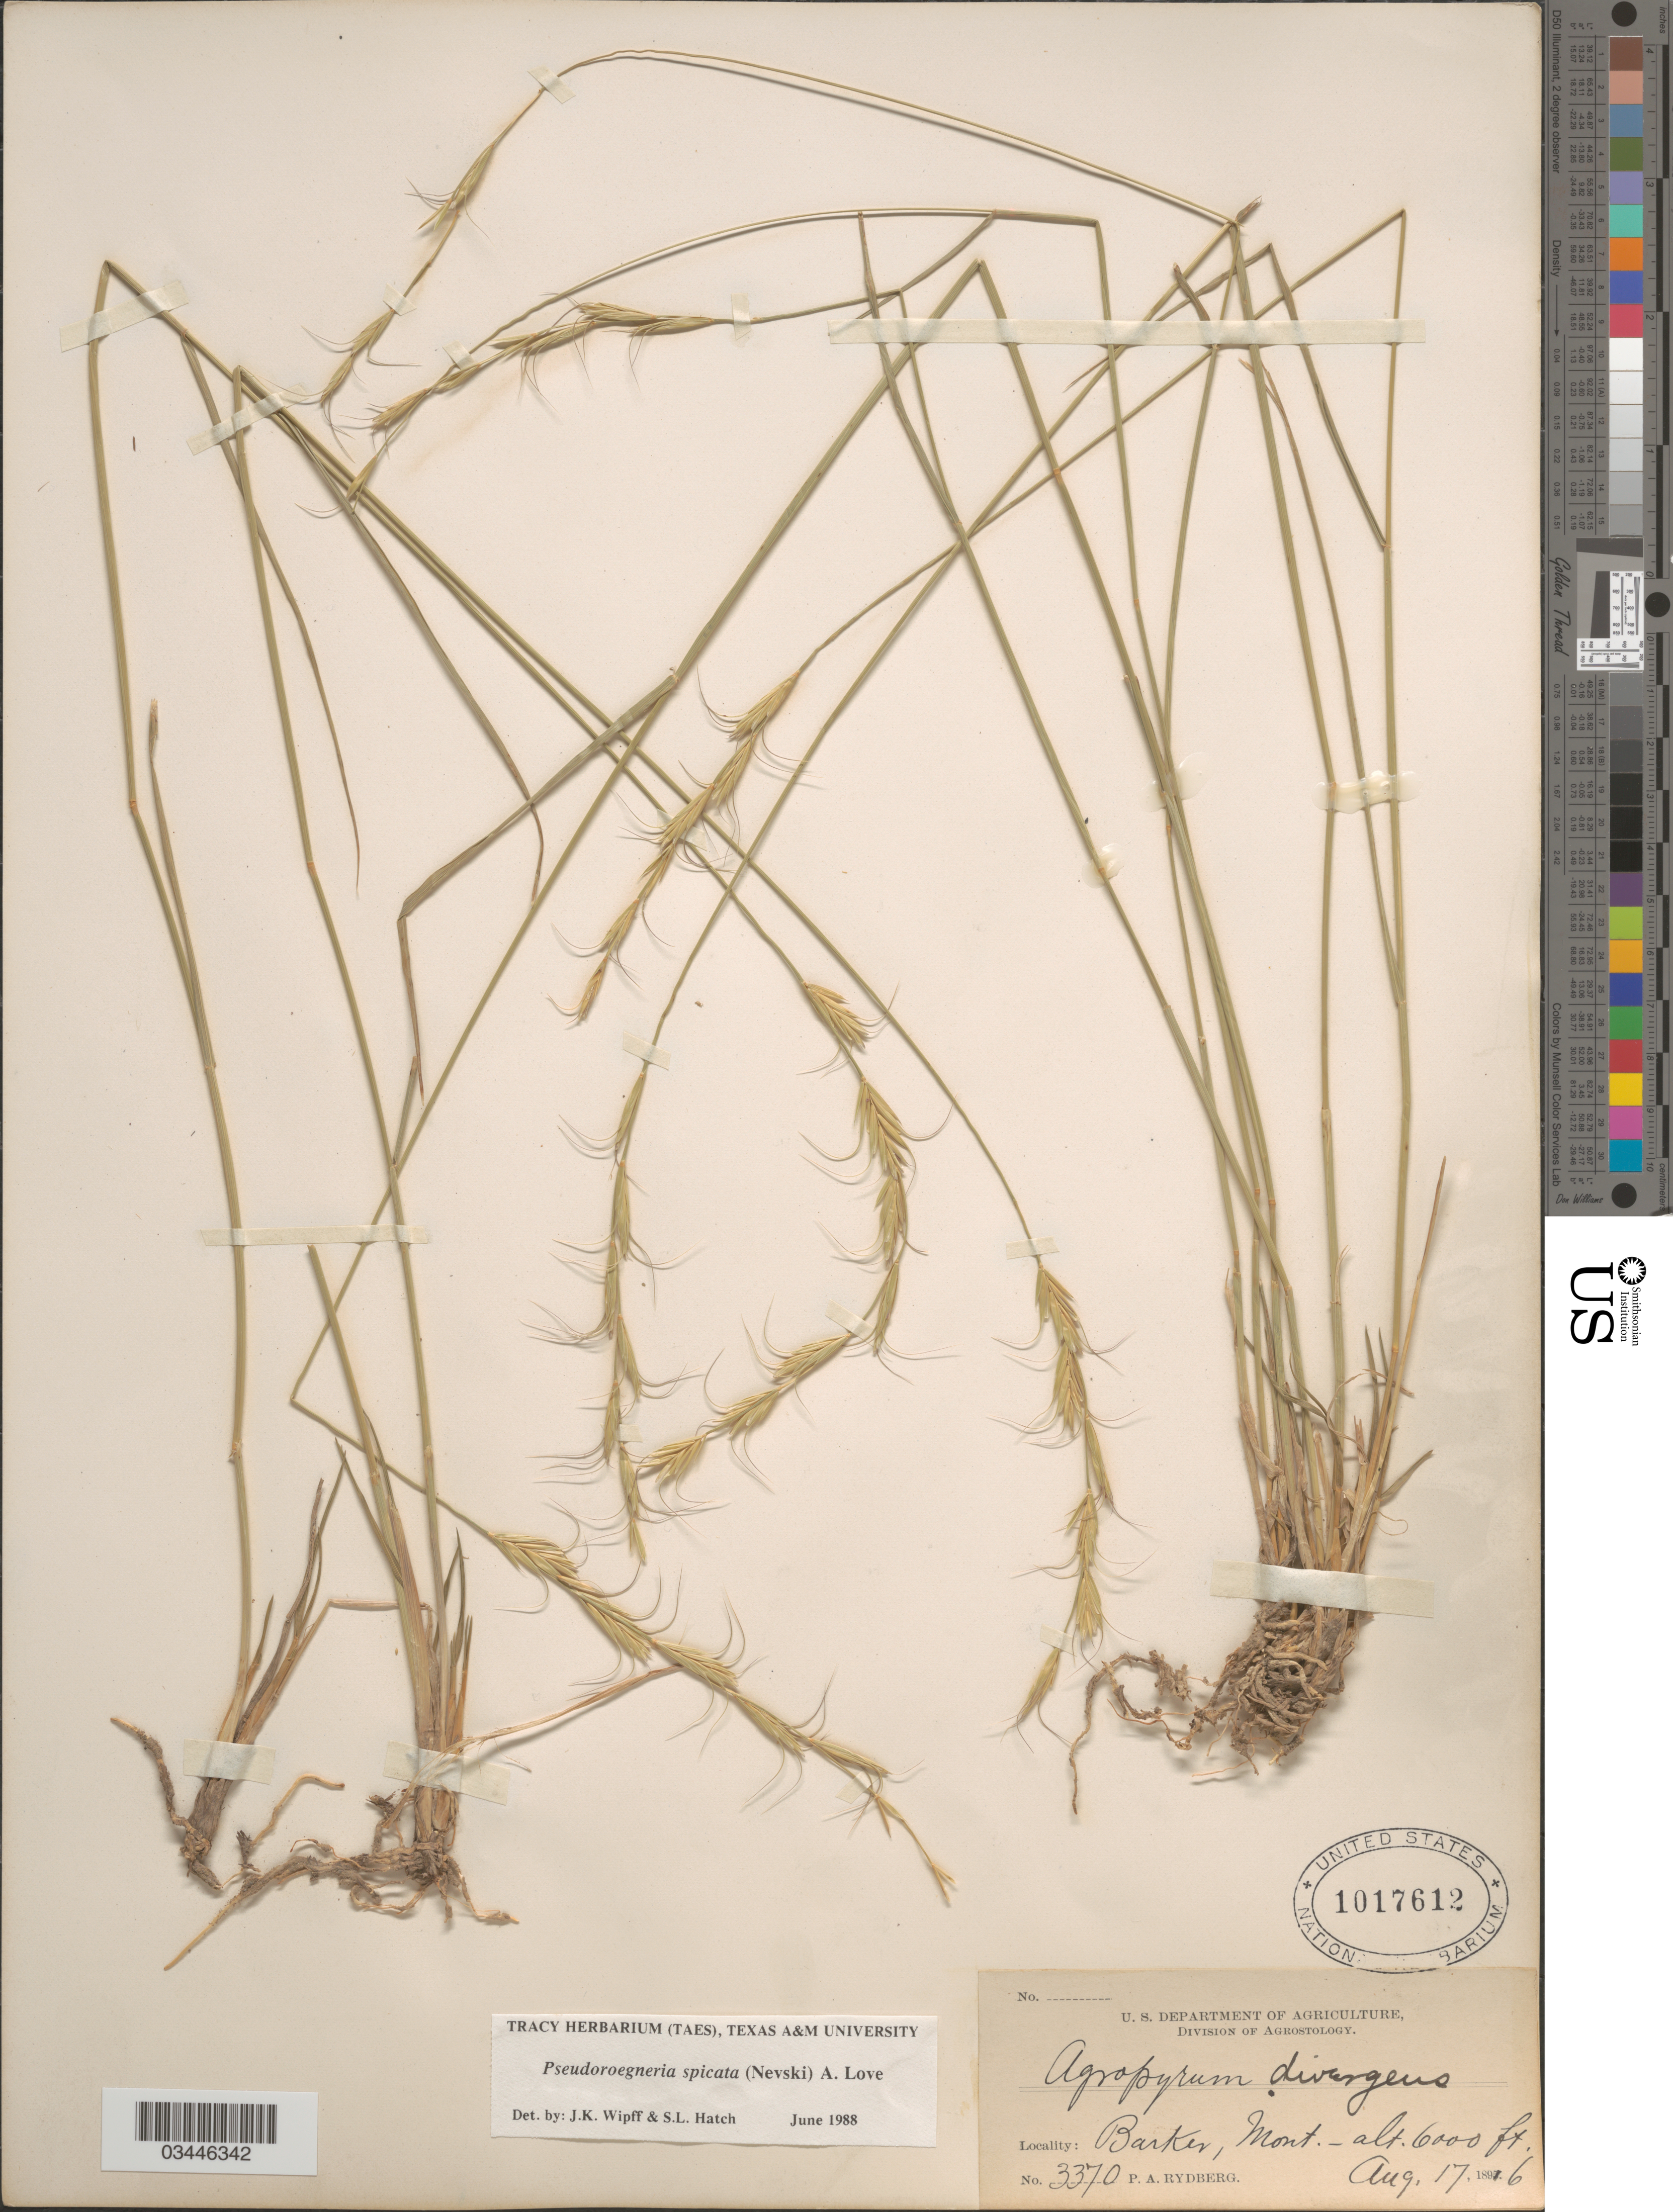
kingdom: Plantae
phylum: Tracheophyta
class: Liliopsida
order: Poales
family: Poaceae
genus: Pseudoroegneria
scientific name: Pseudoroegneria spicata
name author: (Pursh) Á. Löve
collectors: P. A. Rydberg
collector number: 3370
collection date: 1896-08-17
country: United States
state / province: Montana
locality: Barker.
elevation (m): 1829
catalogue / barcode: US 1017612